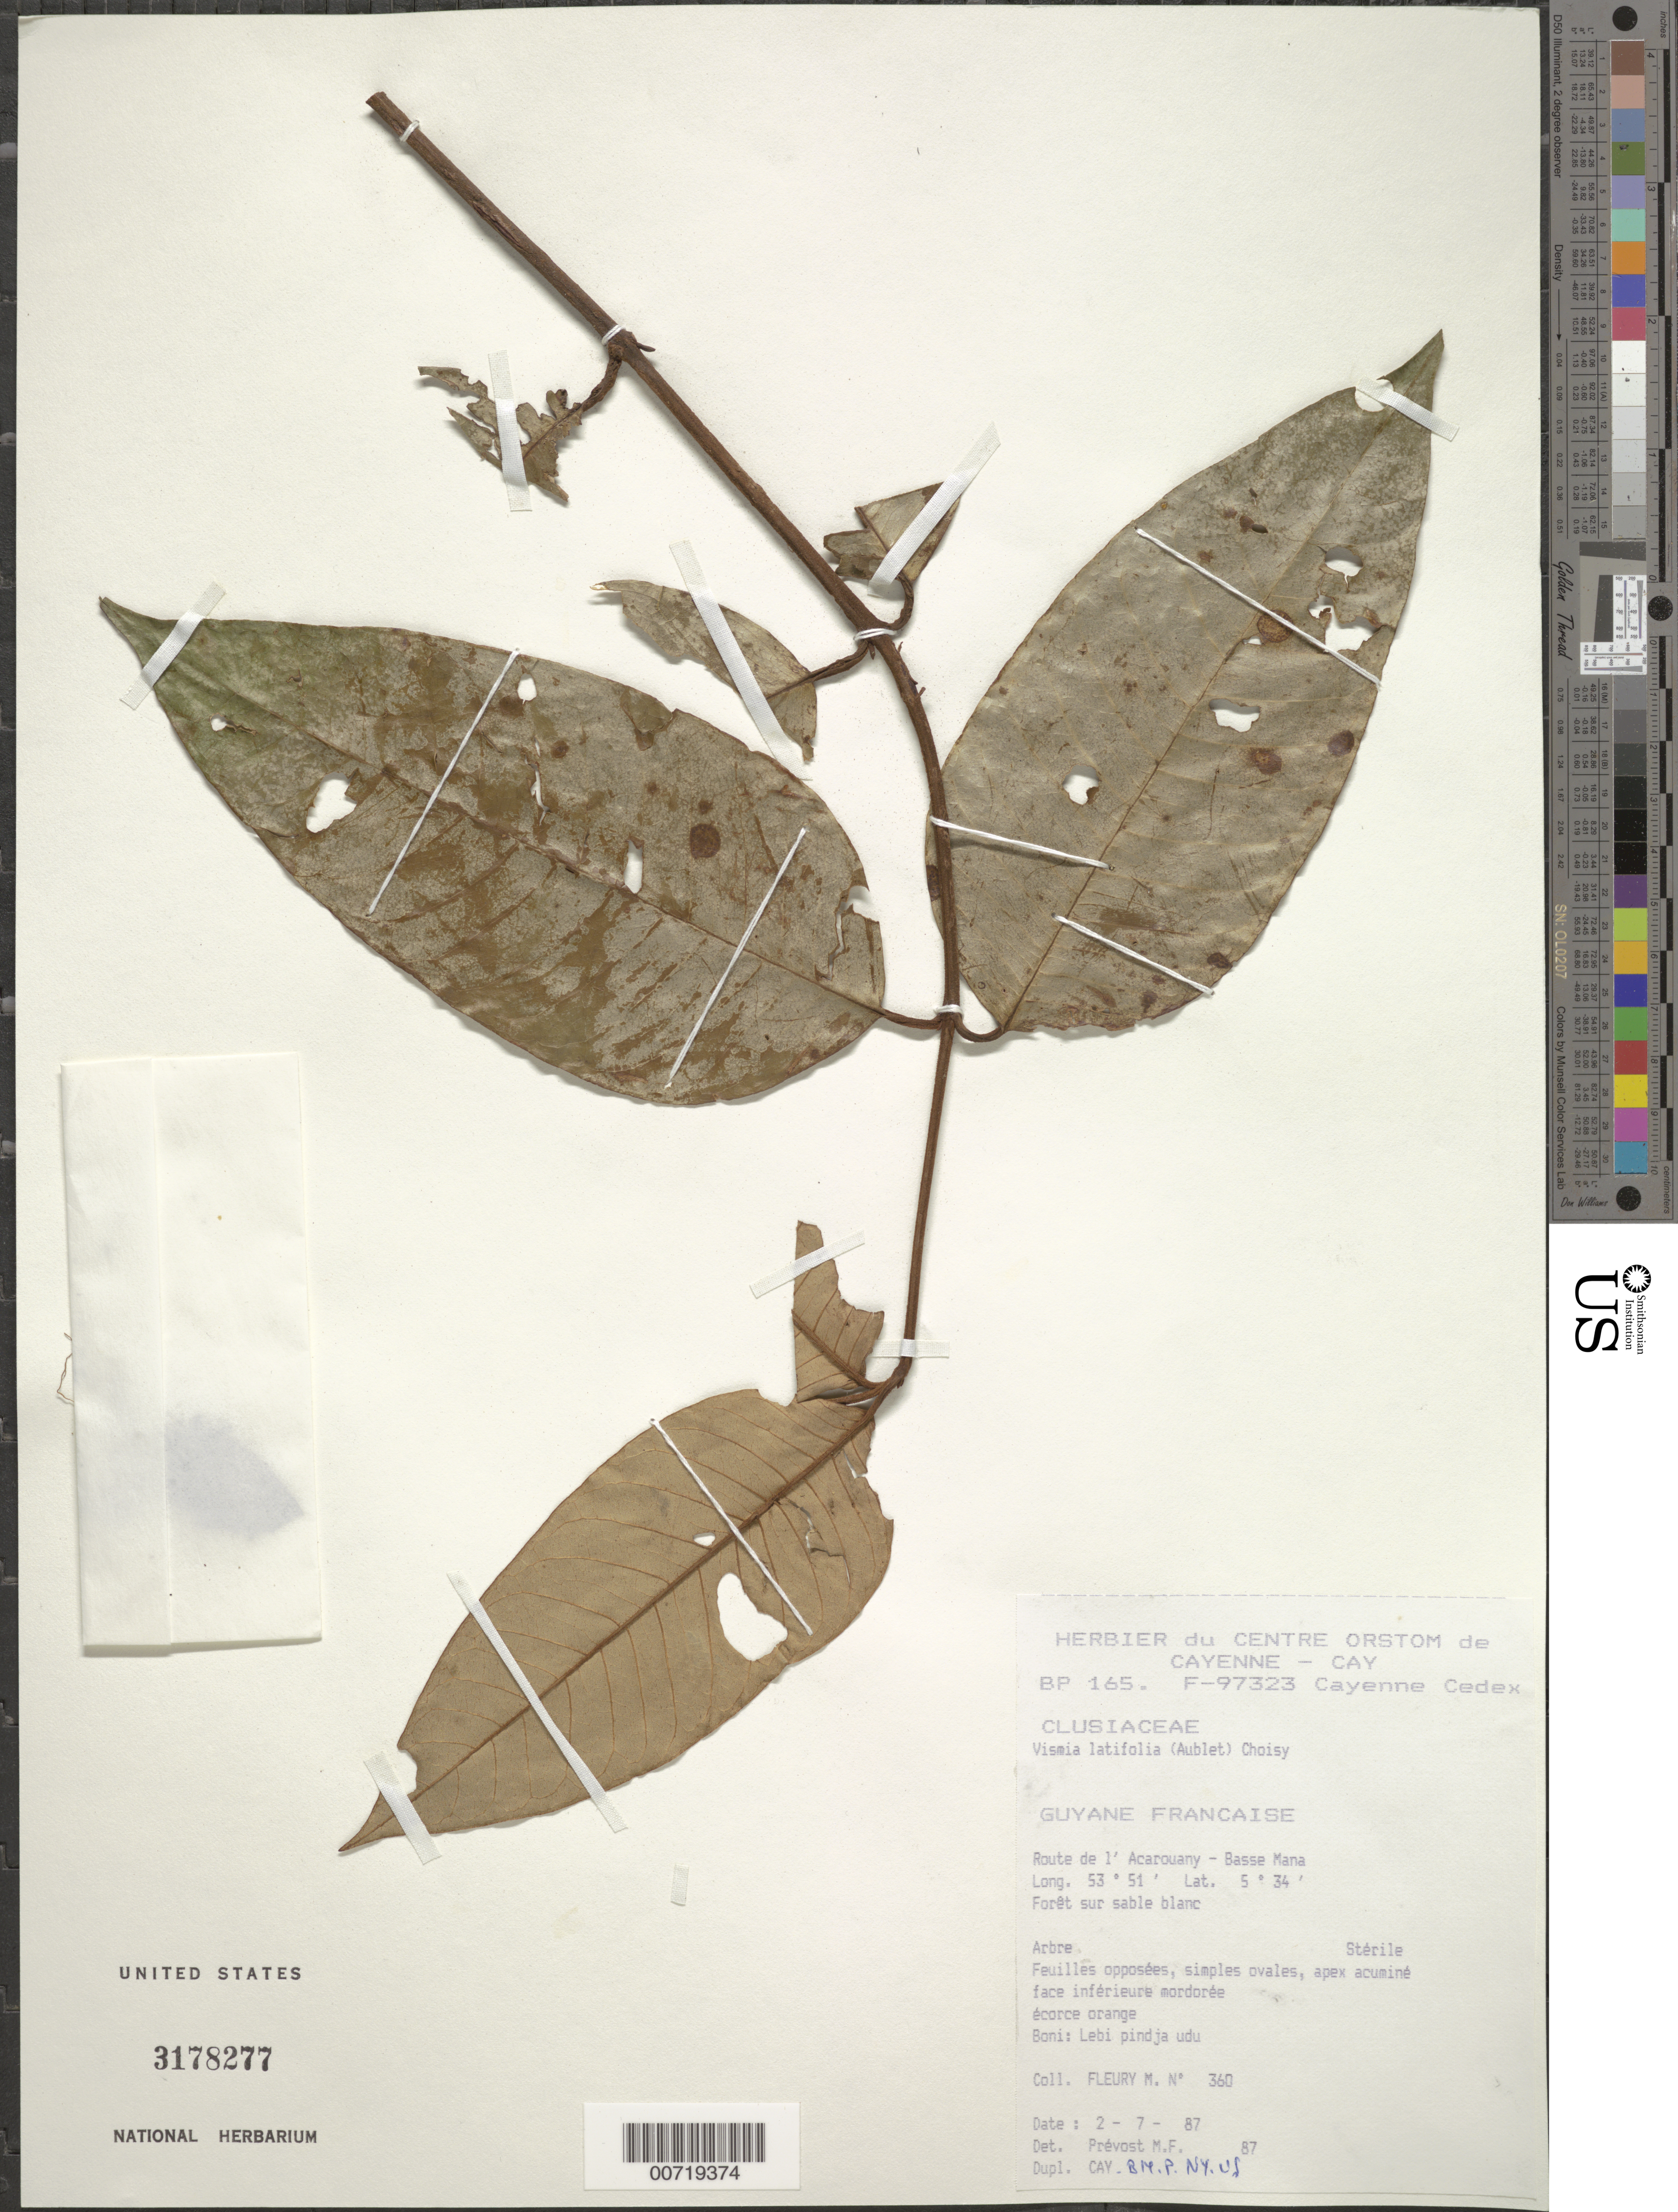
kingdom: Plantae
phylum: Tracheophyta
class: Magnoliopsida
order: Malpighiales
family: Hypericaceae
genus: Vismia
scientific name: Vismia latifolia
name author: (Aubl.) Choisy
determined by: Prévost, M.-F.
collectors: M. Fleury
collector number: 360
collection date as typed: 2-Jul-87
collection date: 1987-07-02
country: French Guiana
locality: Route de l'Acarouany, Bassin de la Mana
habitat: Forest, white sand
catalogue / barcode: US 3178277